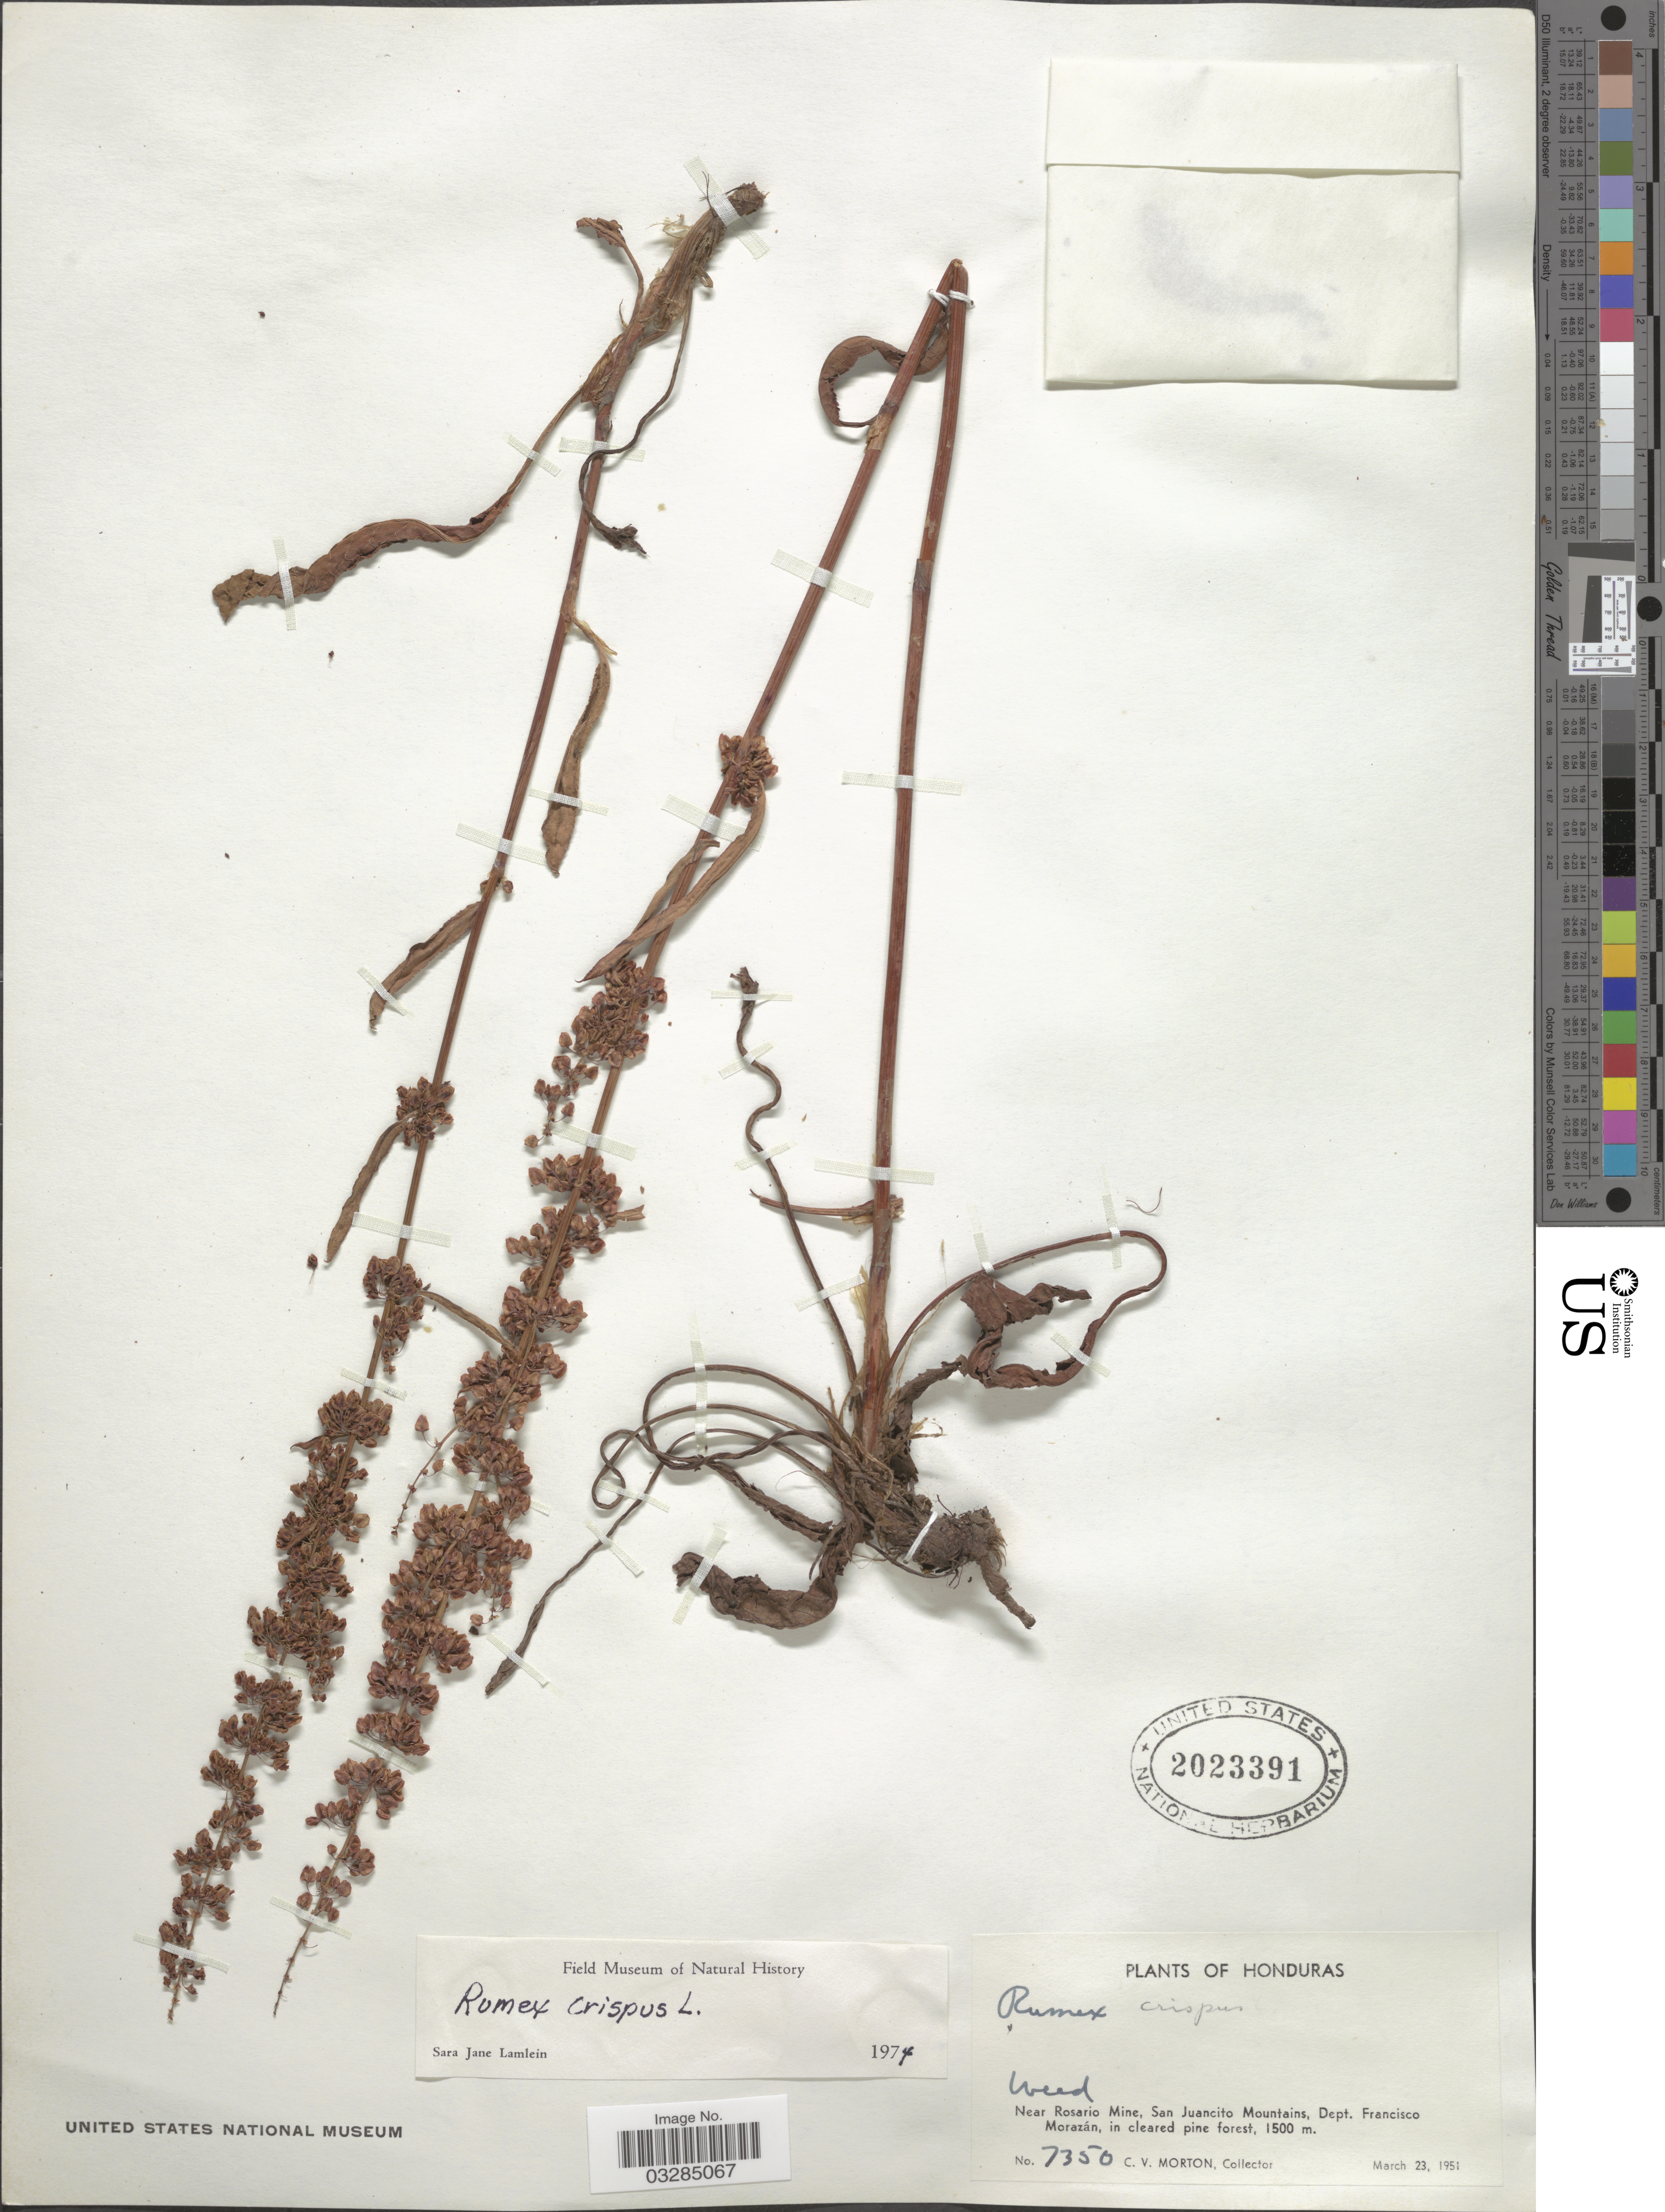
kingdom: Plantae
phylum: Tracheophyta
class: Magnoliopsida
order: Caryophyllales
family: Polygonaceae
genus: Rumex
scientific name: Rumex crispus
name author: L.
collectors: C. V. Morton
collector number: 7350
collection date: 1951-03-23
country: Honduras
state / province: Fco. Morazán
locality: Near Rosario Mine, San Juancito Mountains, Dept. Francisco Morazán.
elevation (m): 1500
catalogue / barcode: US 2023391